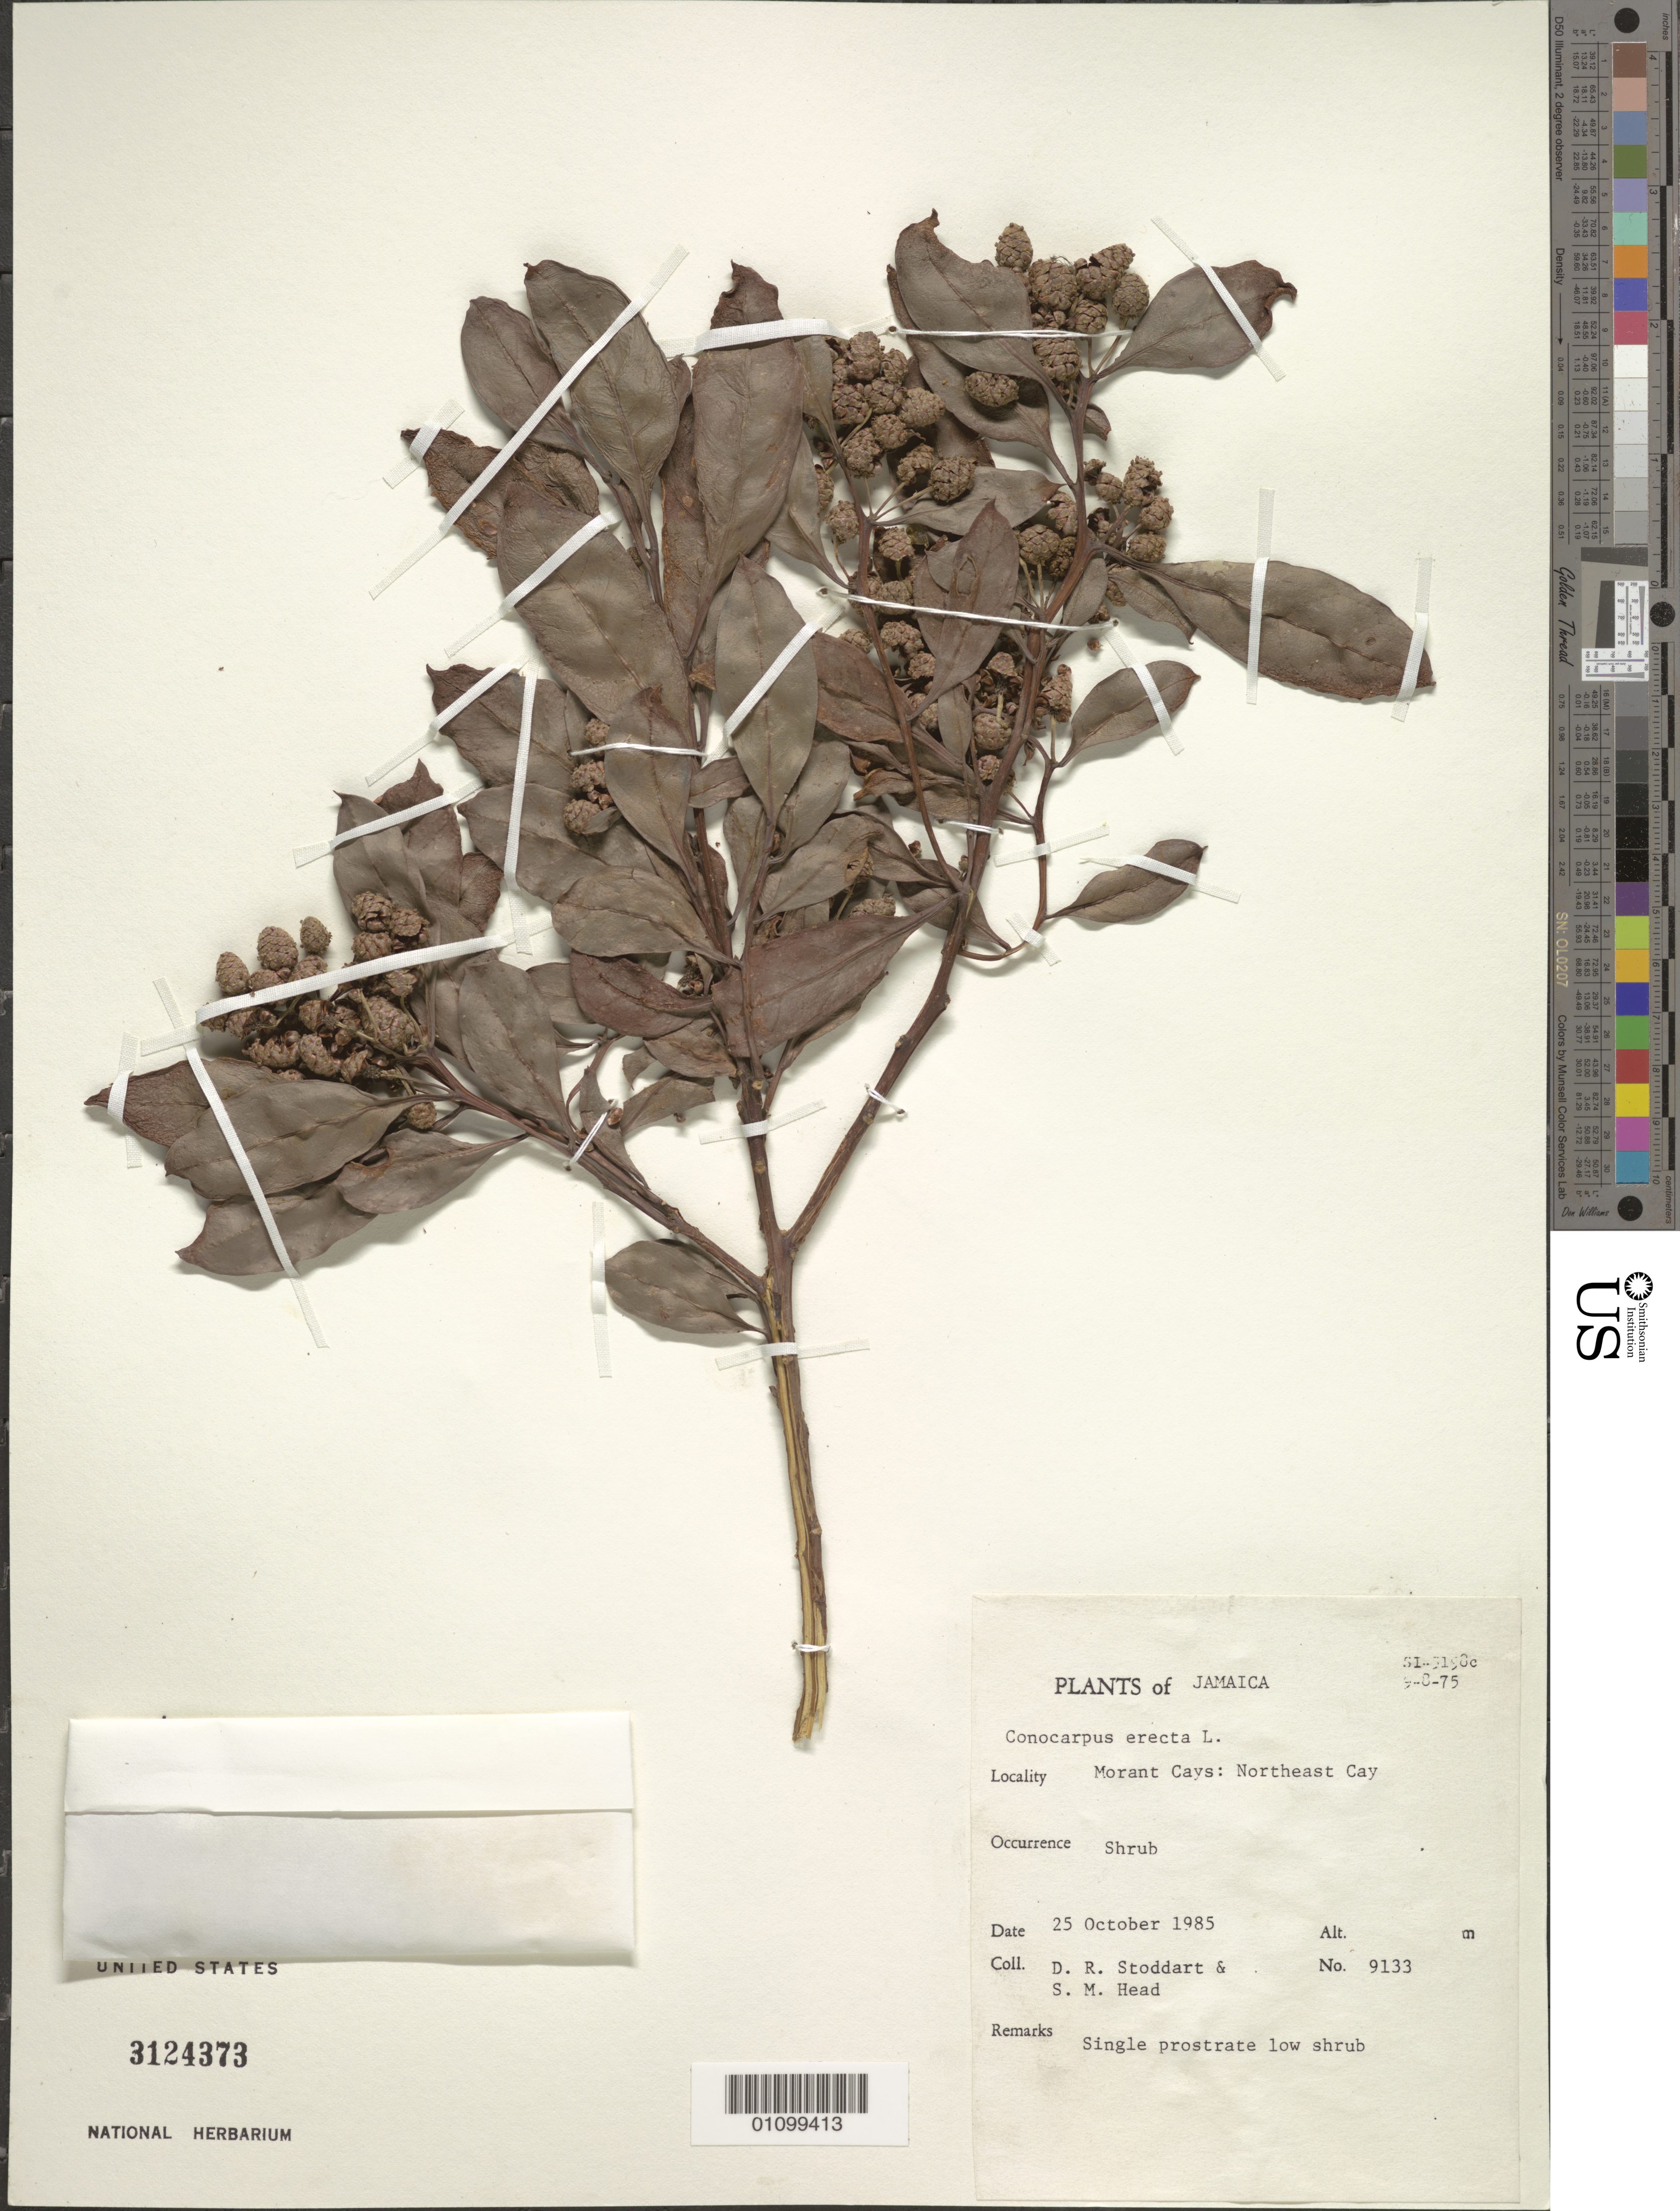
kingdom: Plantae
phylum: Tracheophyta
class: Magnoliopsida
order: Myrtales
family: Combretaceae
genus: Conocarpus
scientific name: Conocarpus erectus var. erectus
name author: L.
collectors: D. R. Stoddart & S. Head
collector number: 9133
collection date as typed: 25 Oct 1985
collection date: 1985-10-25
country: Jamaica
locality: Morant Cays: Northeast Cay.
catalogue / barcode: US 3124373